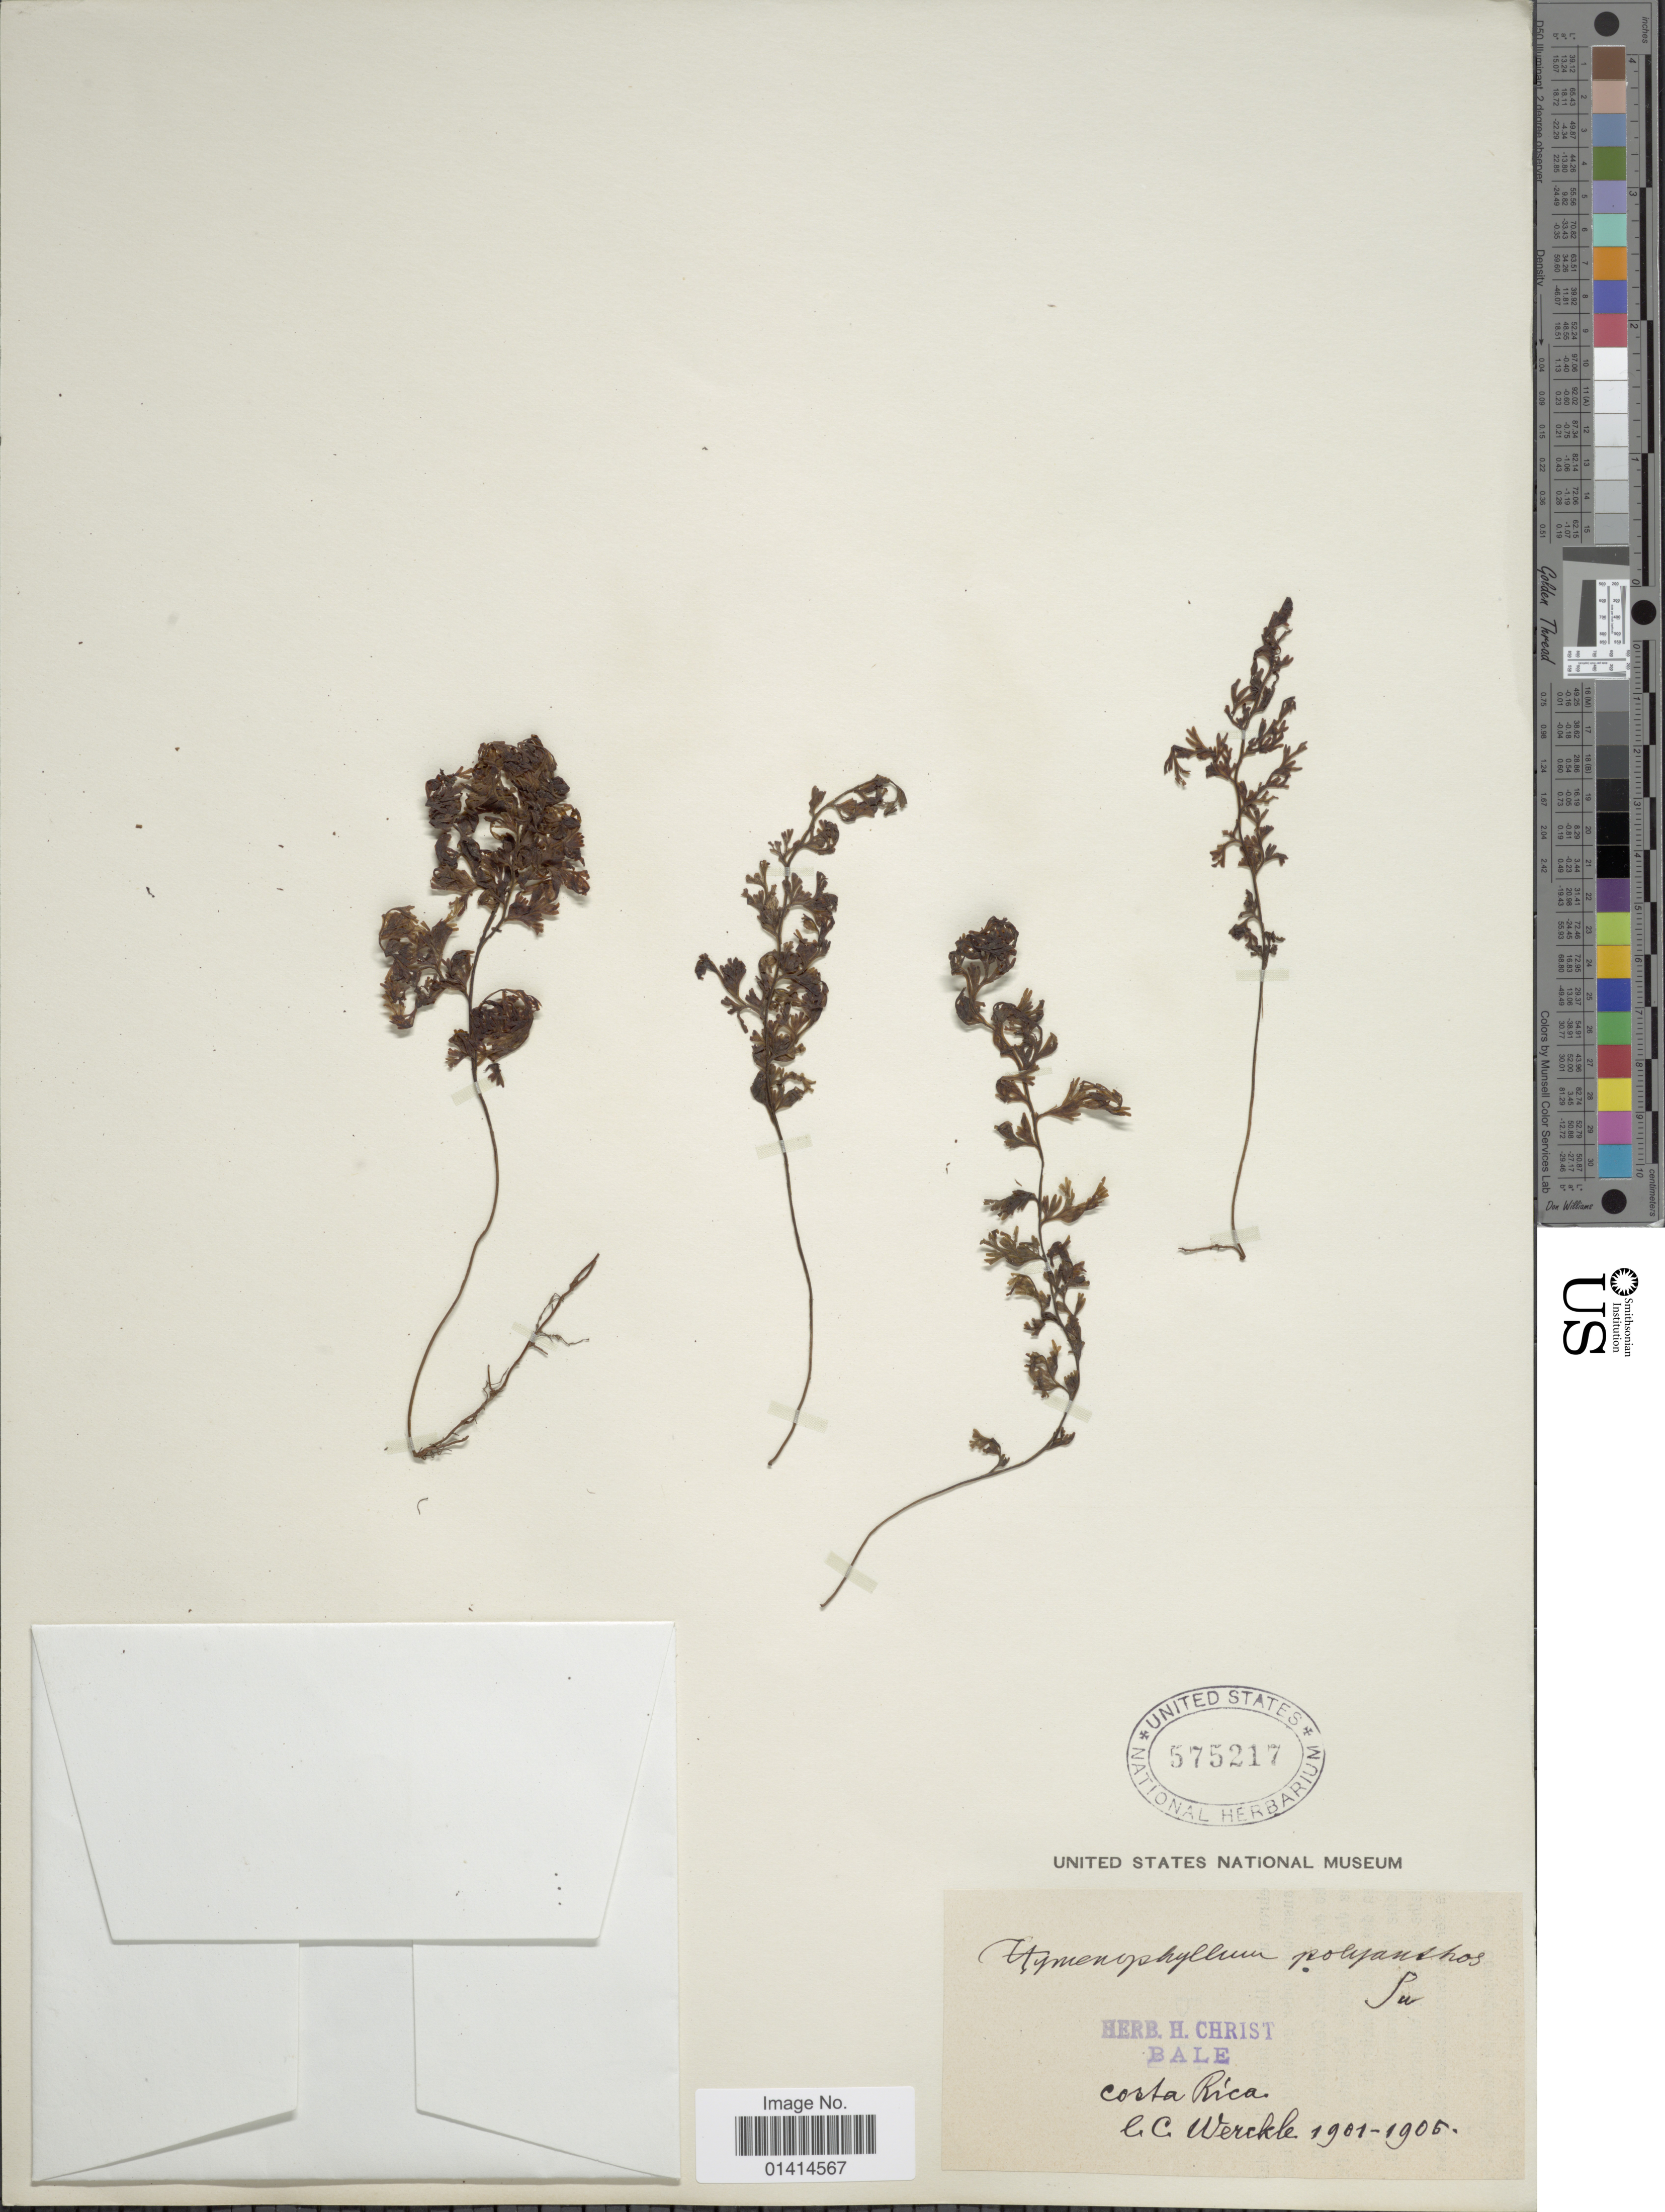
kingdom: Plantae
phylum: Tracheophyta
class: Polypodiopsida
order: Hymenophyllales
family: Hymenophyllaceae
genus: Hymenophyllum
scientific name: Hymenophyllum polyanthos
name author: (Sw.) Sw.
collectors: C. C Wercklé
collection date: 1901/1905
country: Costa Rica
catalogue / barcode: US 575217